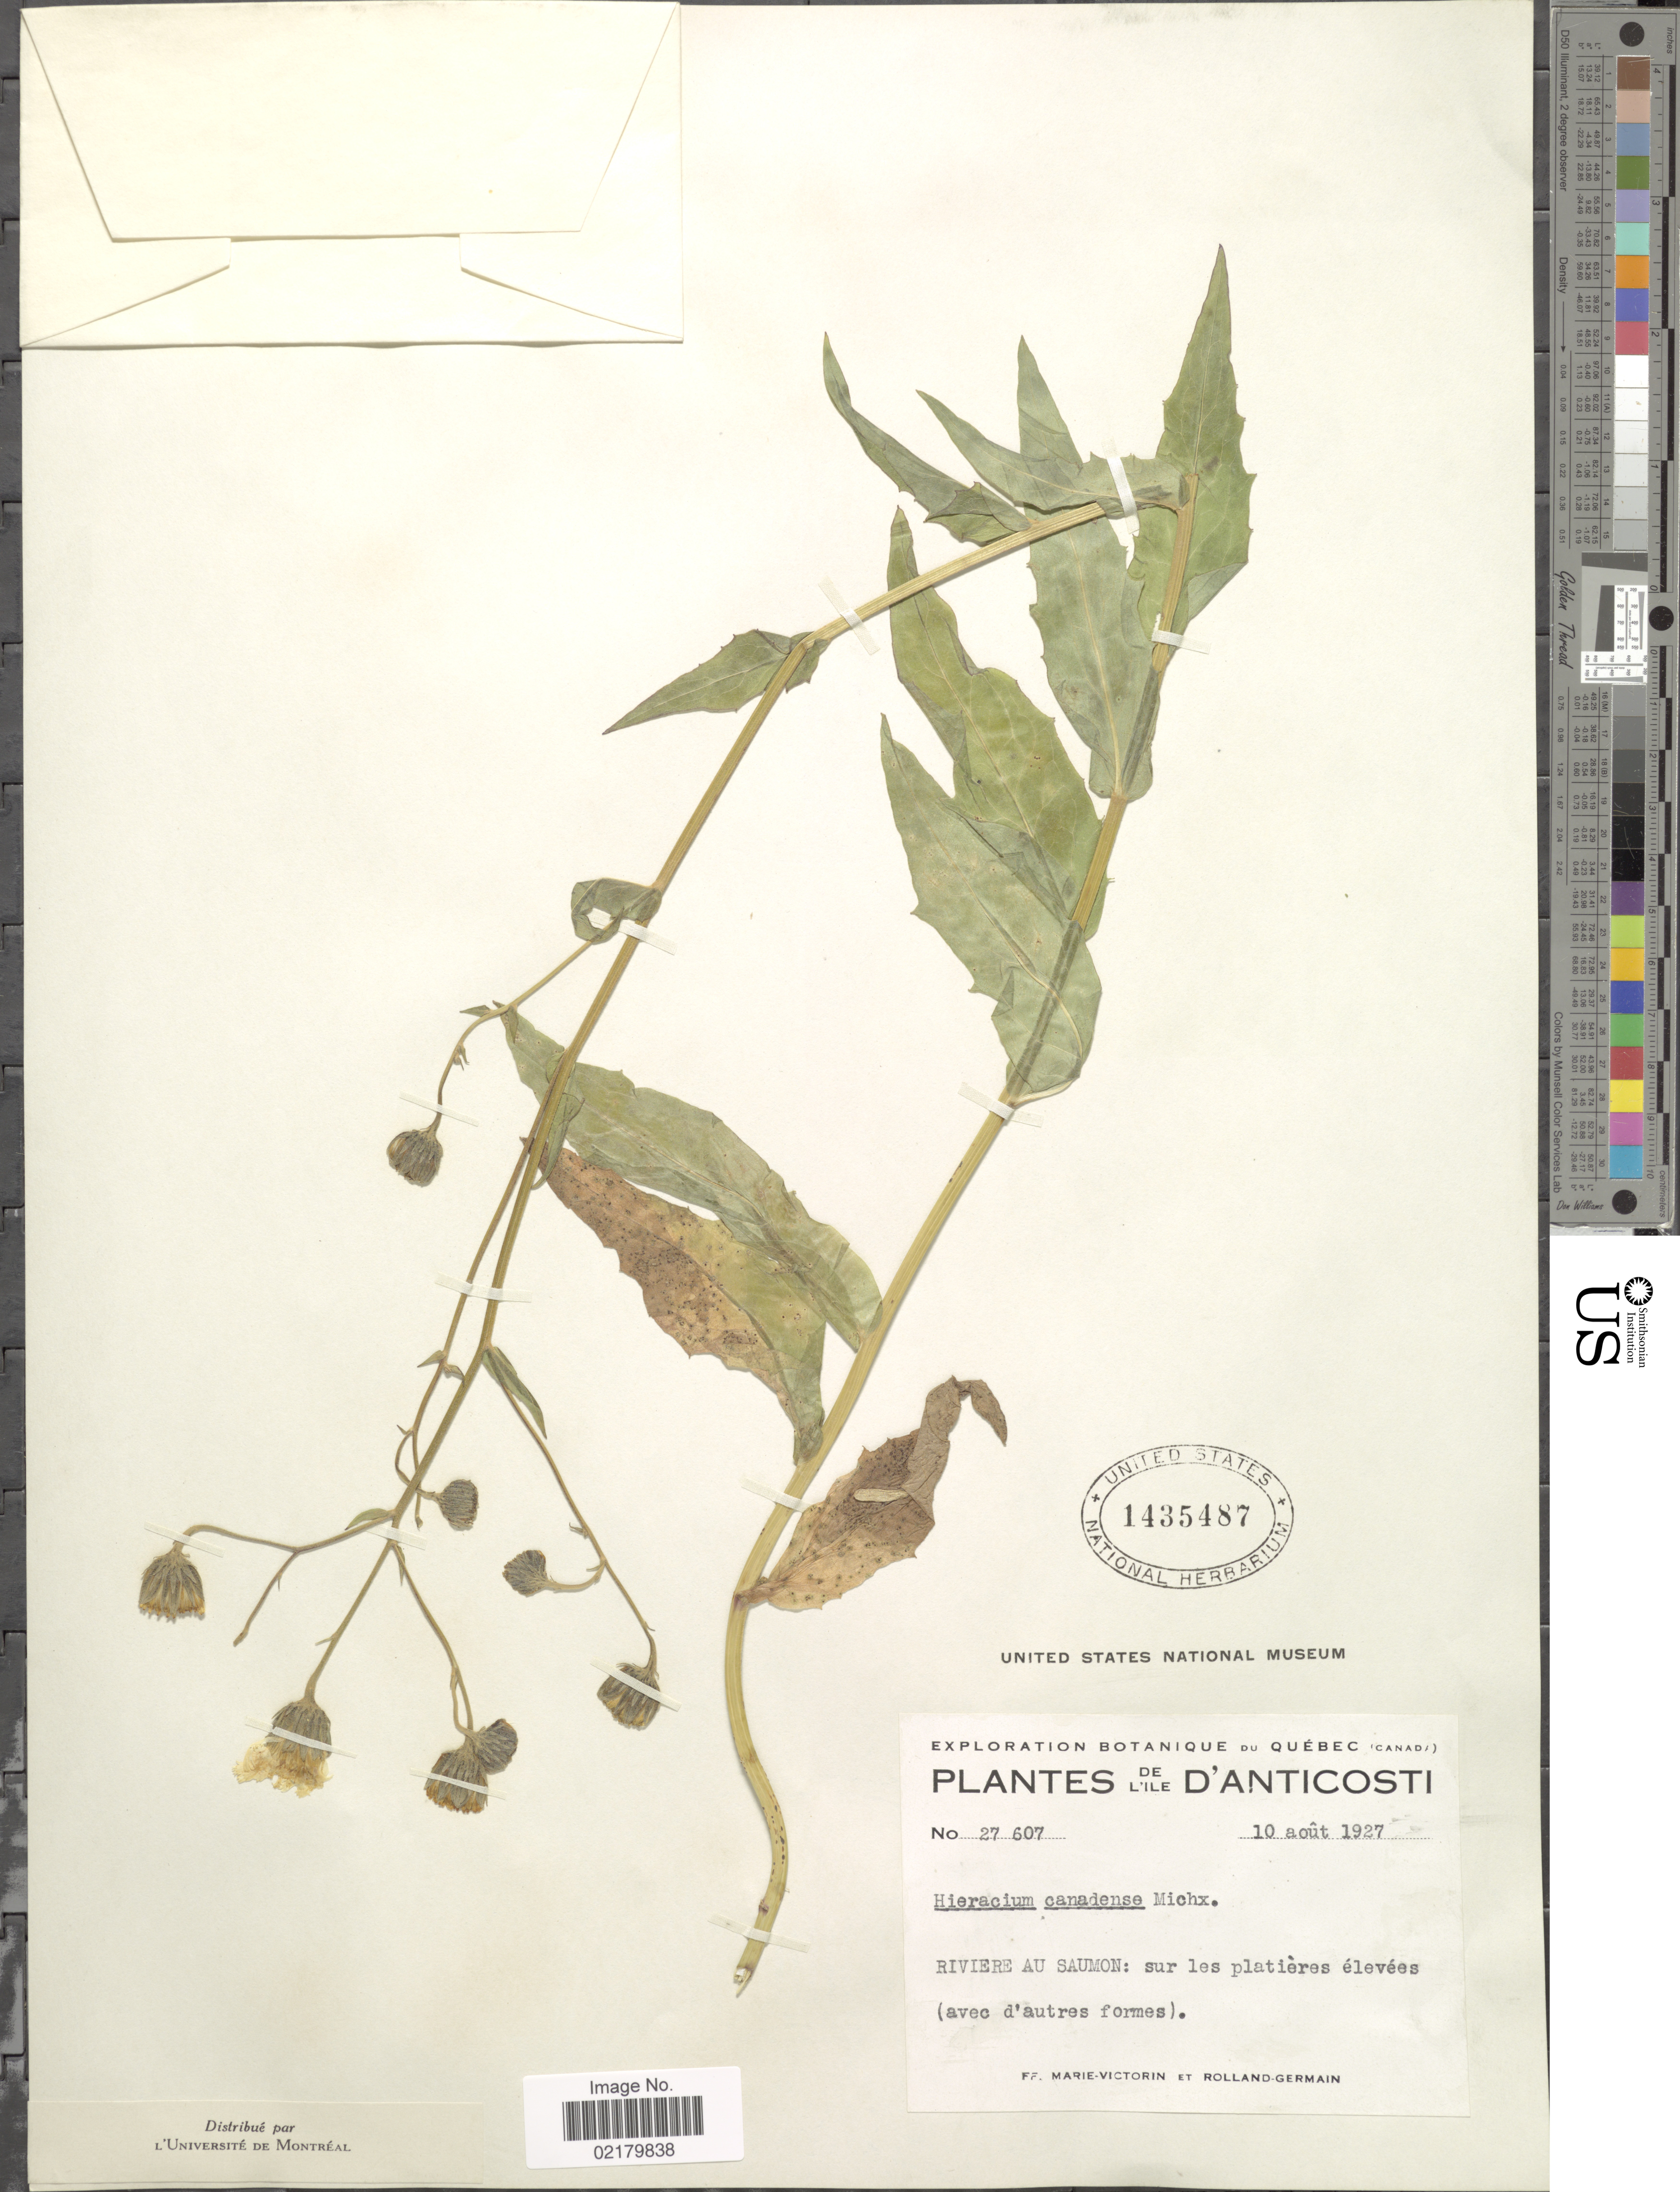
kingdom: Plantae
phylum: Tracheophyta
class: Magnoliopsida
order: Asterales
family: Asteraceae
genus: Hieracium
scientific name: Hieracium canadense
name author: Michx.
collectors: F. Marie-Victorin & Rolland-Germain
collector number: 27607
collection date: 1927-08-10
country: Canada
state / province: Quebec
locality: De L'Ile D'Anticosti, Riviere Au Saumon: sur les platières élevées (avec d'autres formes)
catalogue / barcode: US 1435487